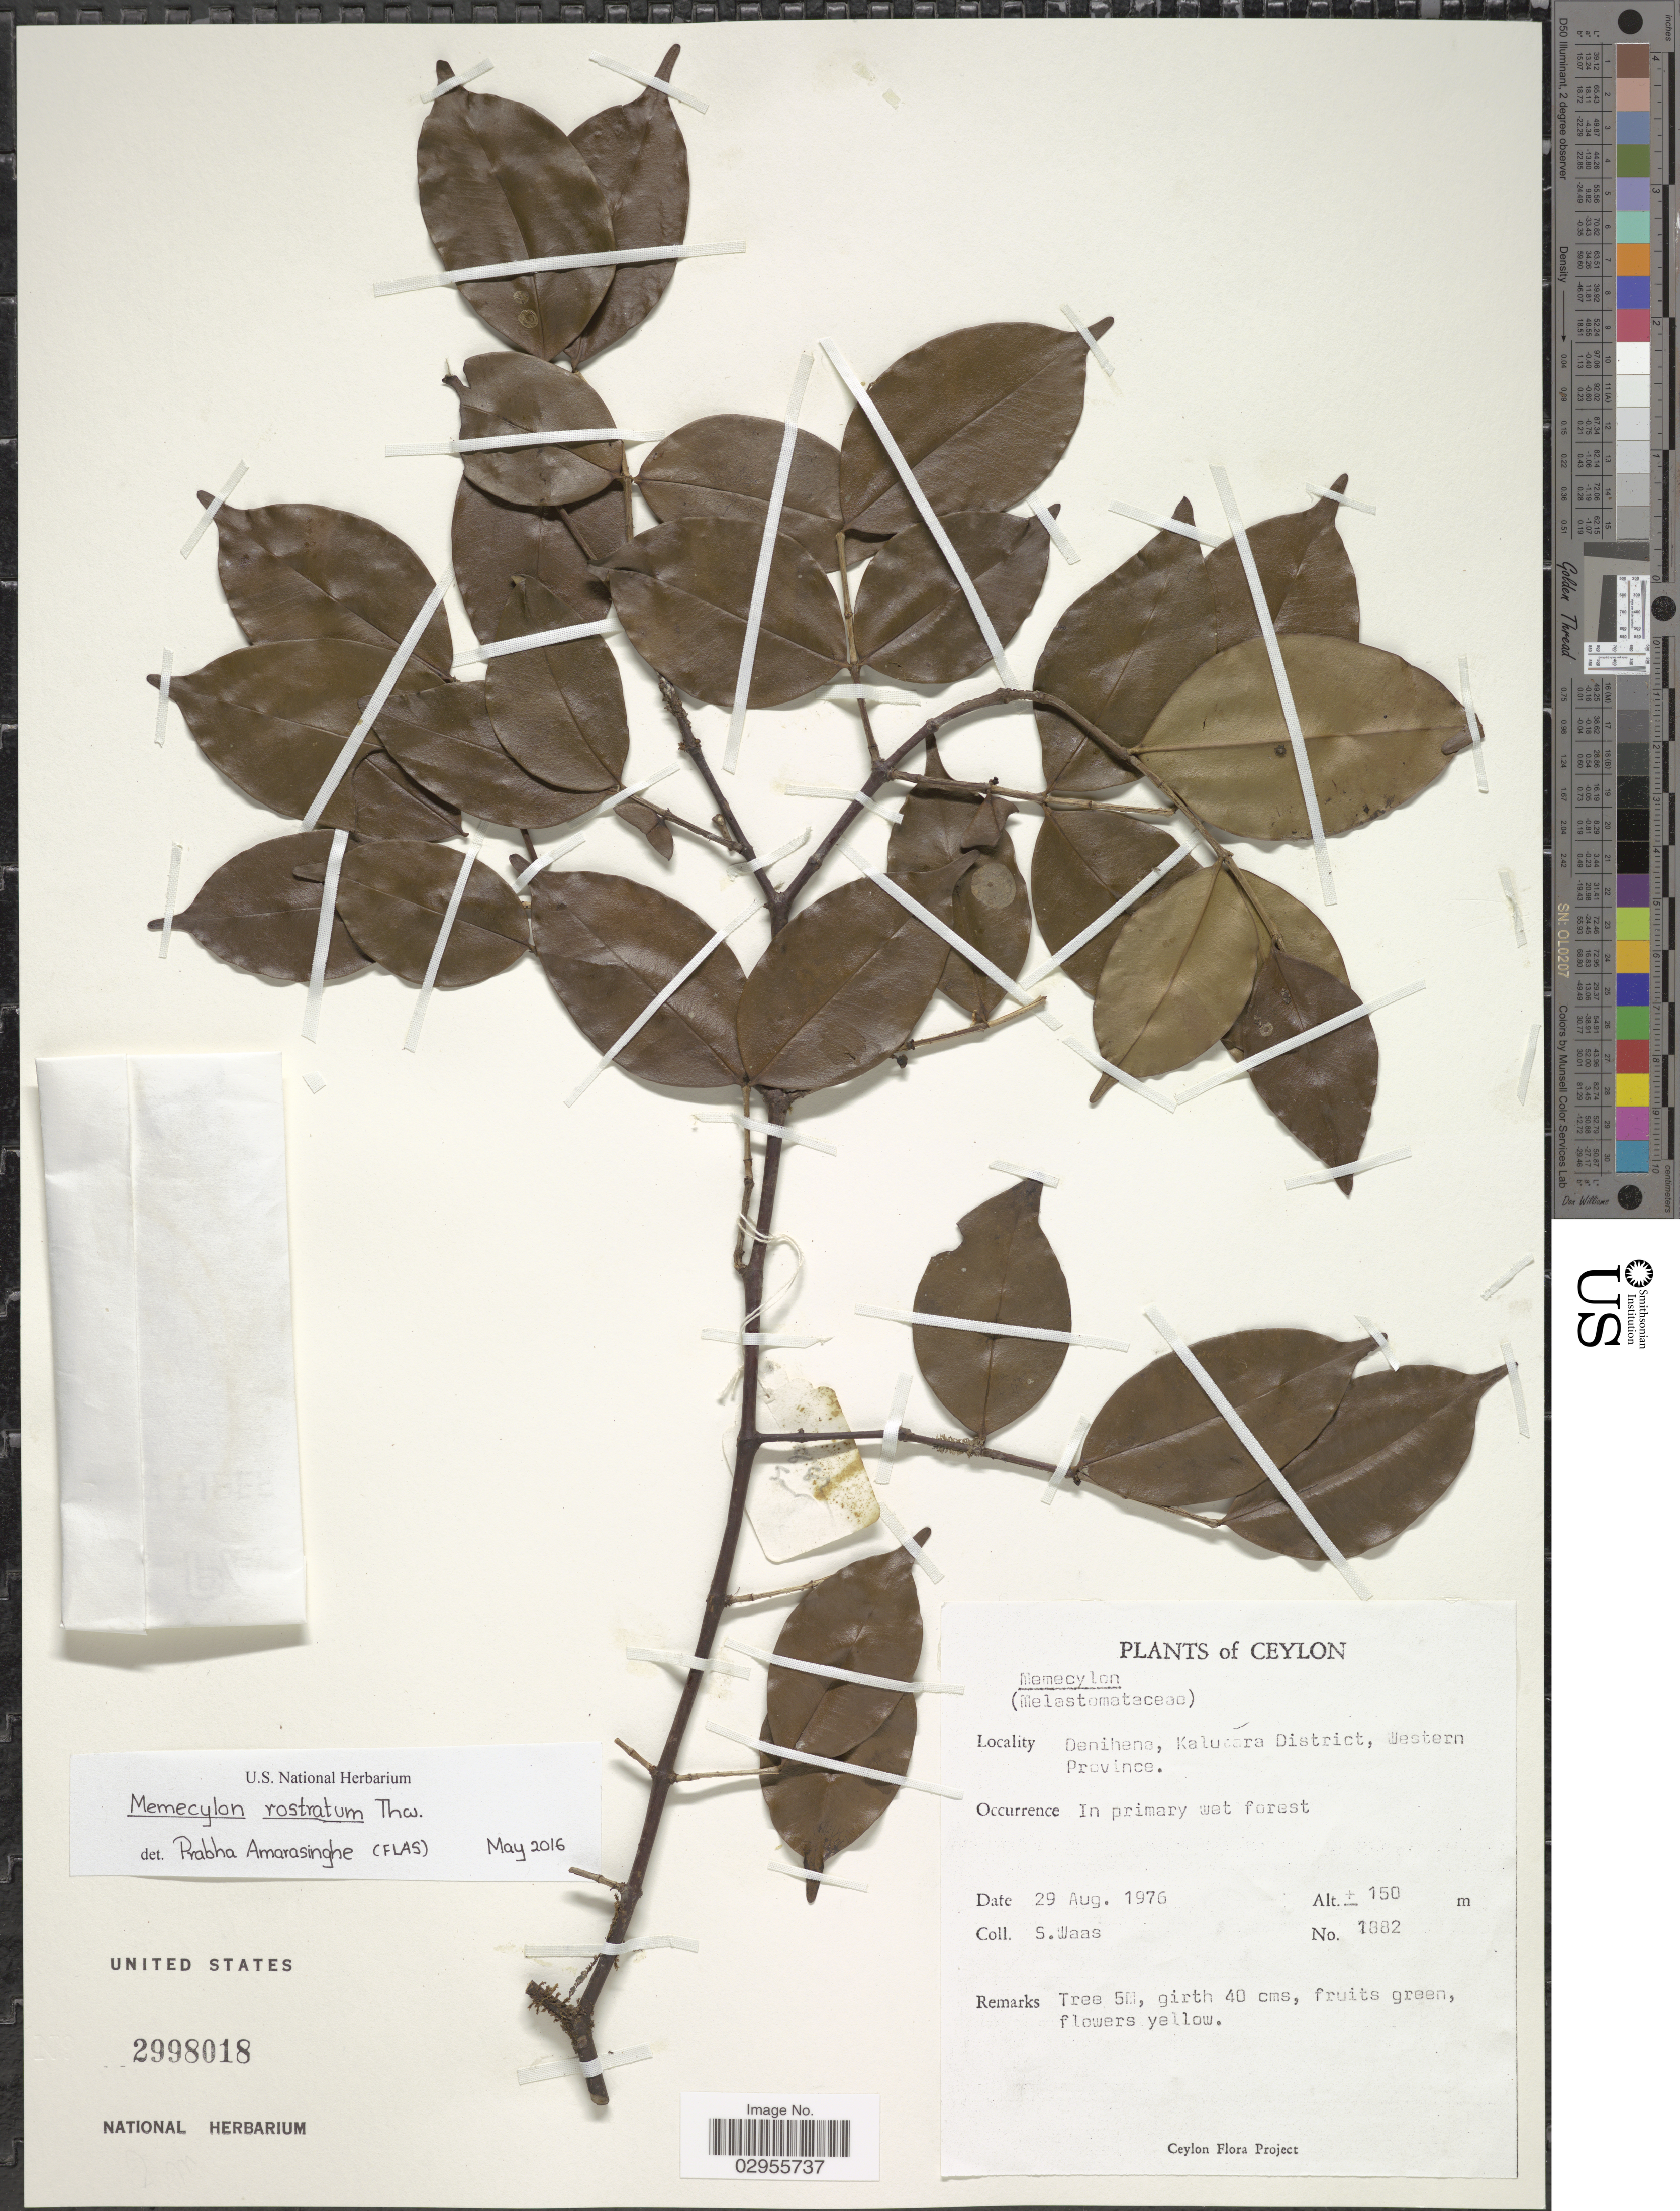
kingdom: Plantae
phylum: Tracheophyta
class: Magnoliopsida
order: Myrtales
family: Melastomataceae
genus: Memecylon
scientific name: Memecylon rostratum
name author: Thwaites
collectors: S. Waas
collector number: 1882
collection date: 1976-08-29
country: Sri Lanka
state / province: Western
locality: Ceylon. Denihene, Kalutara District.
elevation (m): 150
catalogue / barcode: US 2998018